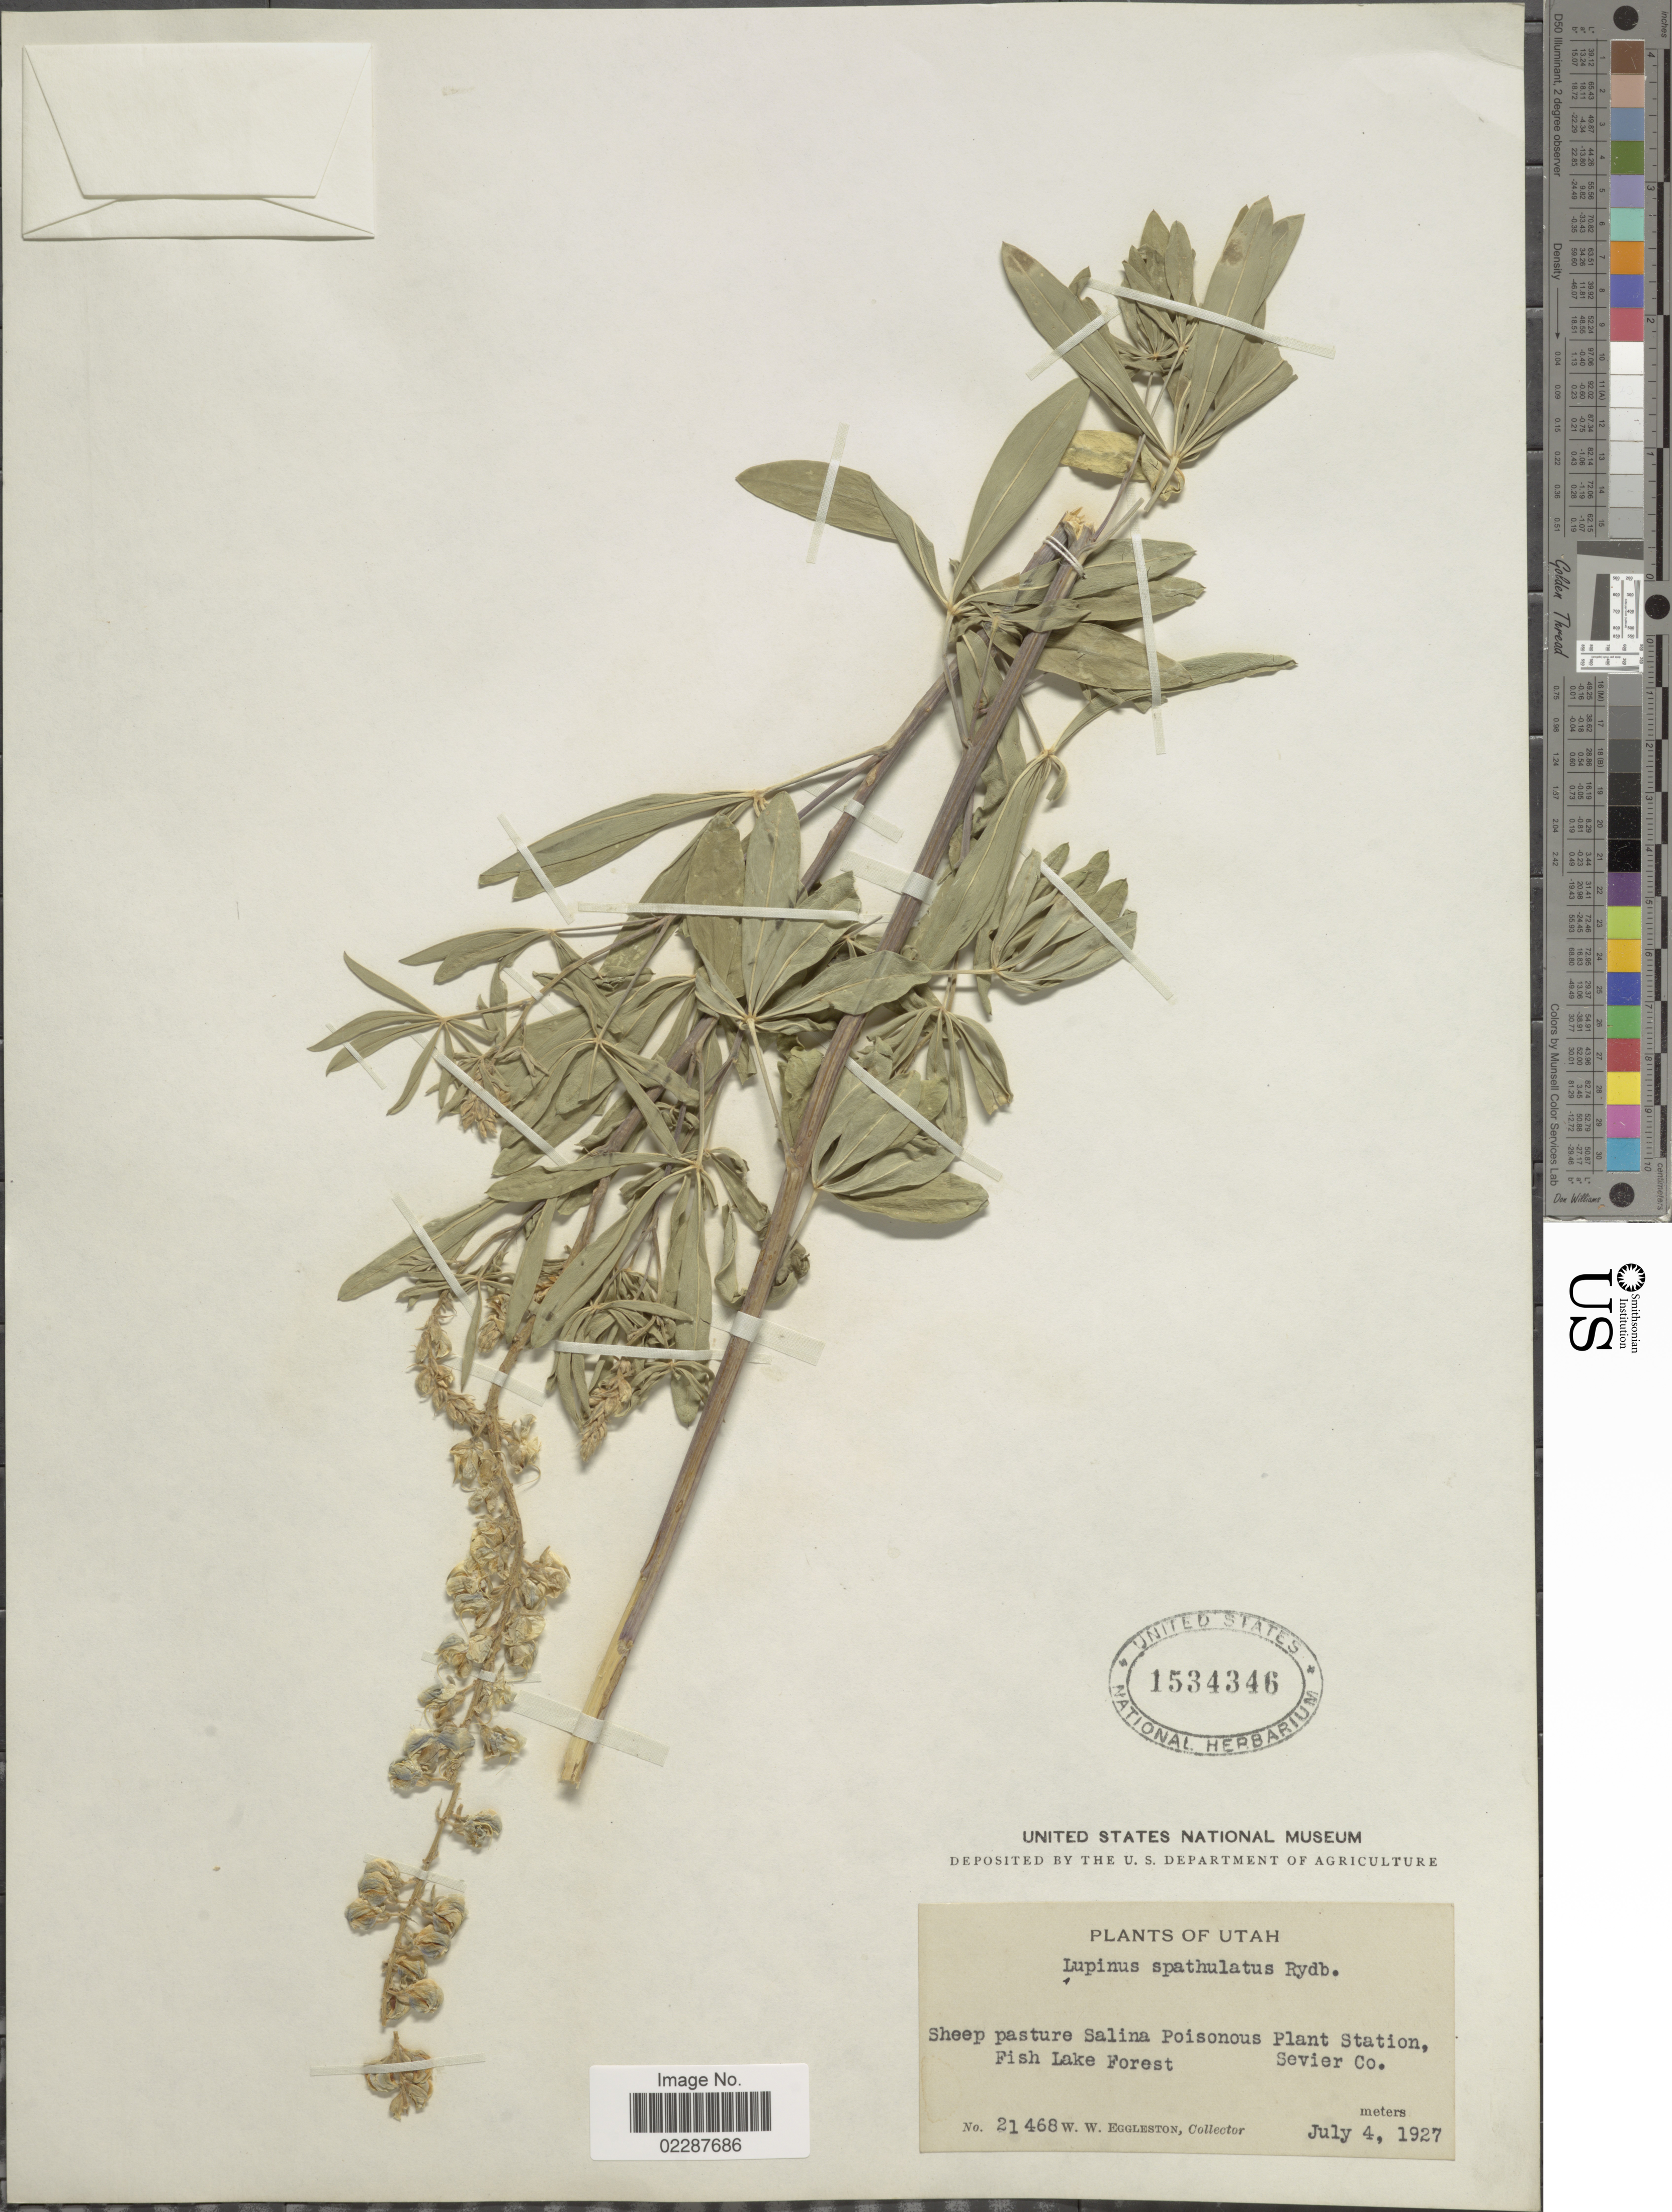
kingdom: Plantae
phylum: Tracheophyta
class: Magnoliopsida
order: Fabales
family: Fabaceae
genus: Lupinus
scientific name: Lupinus spathulatus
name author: Rydb.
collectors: W. W. Eggleston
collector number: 21468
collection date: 1927-07-04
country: United States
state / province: Utah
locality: Sheep pasture Salina Poisonous Plant Station, Fish Lake Forest, Sevier Co.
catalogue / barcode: US 1534346